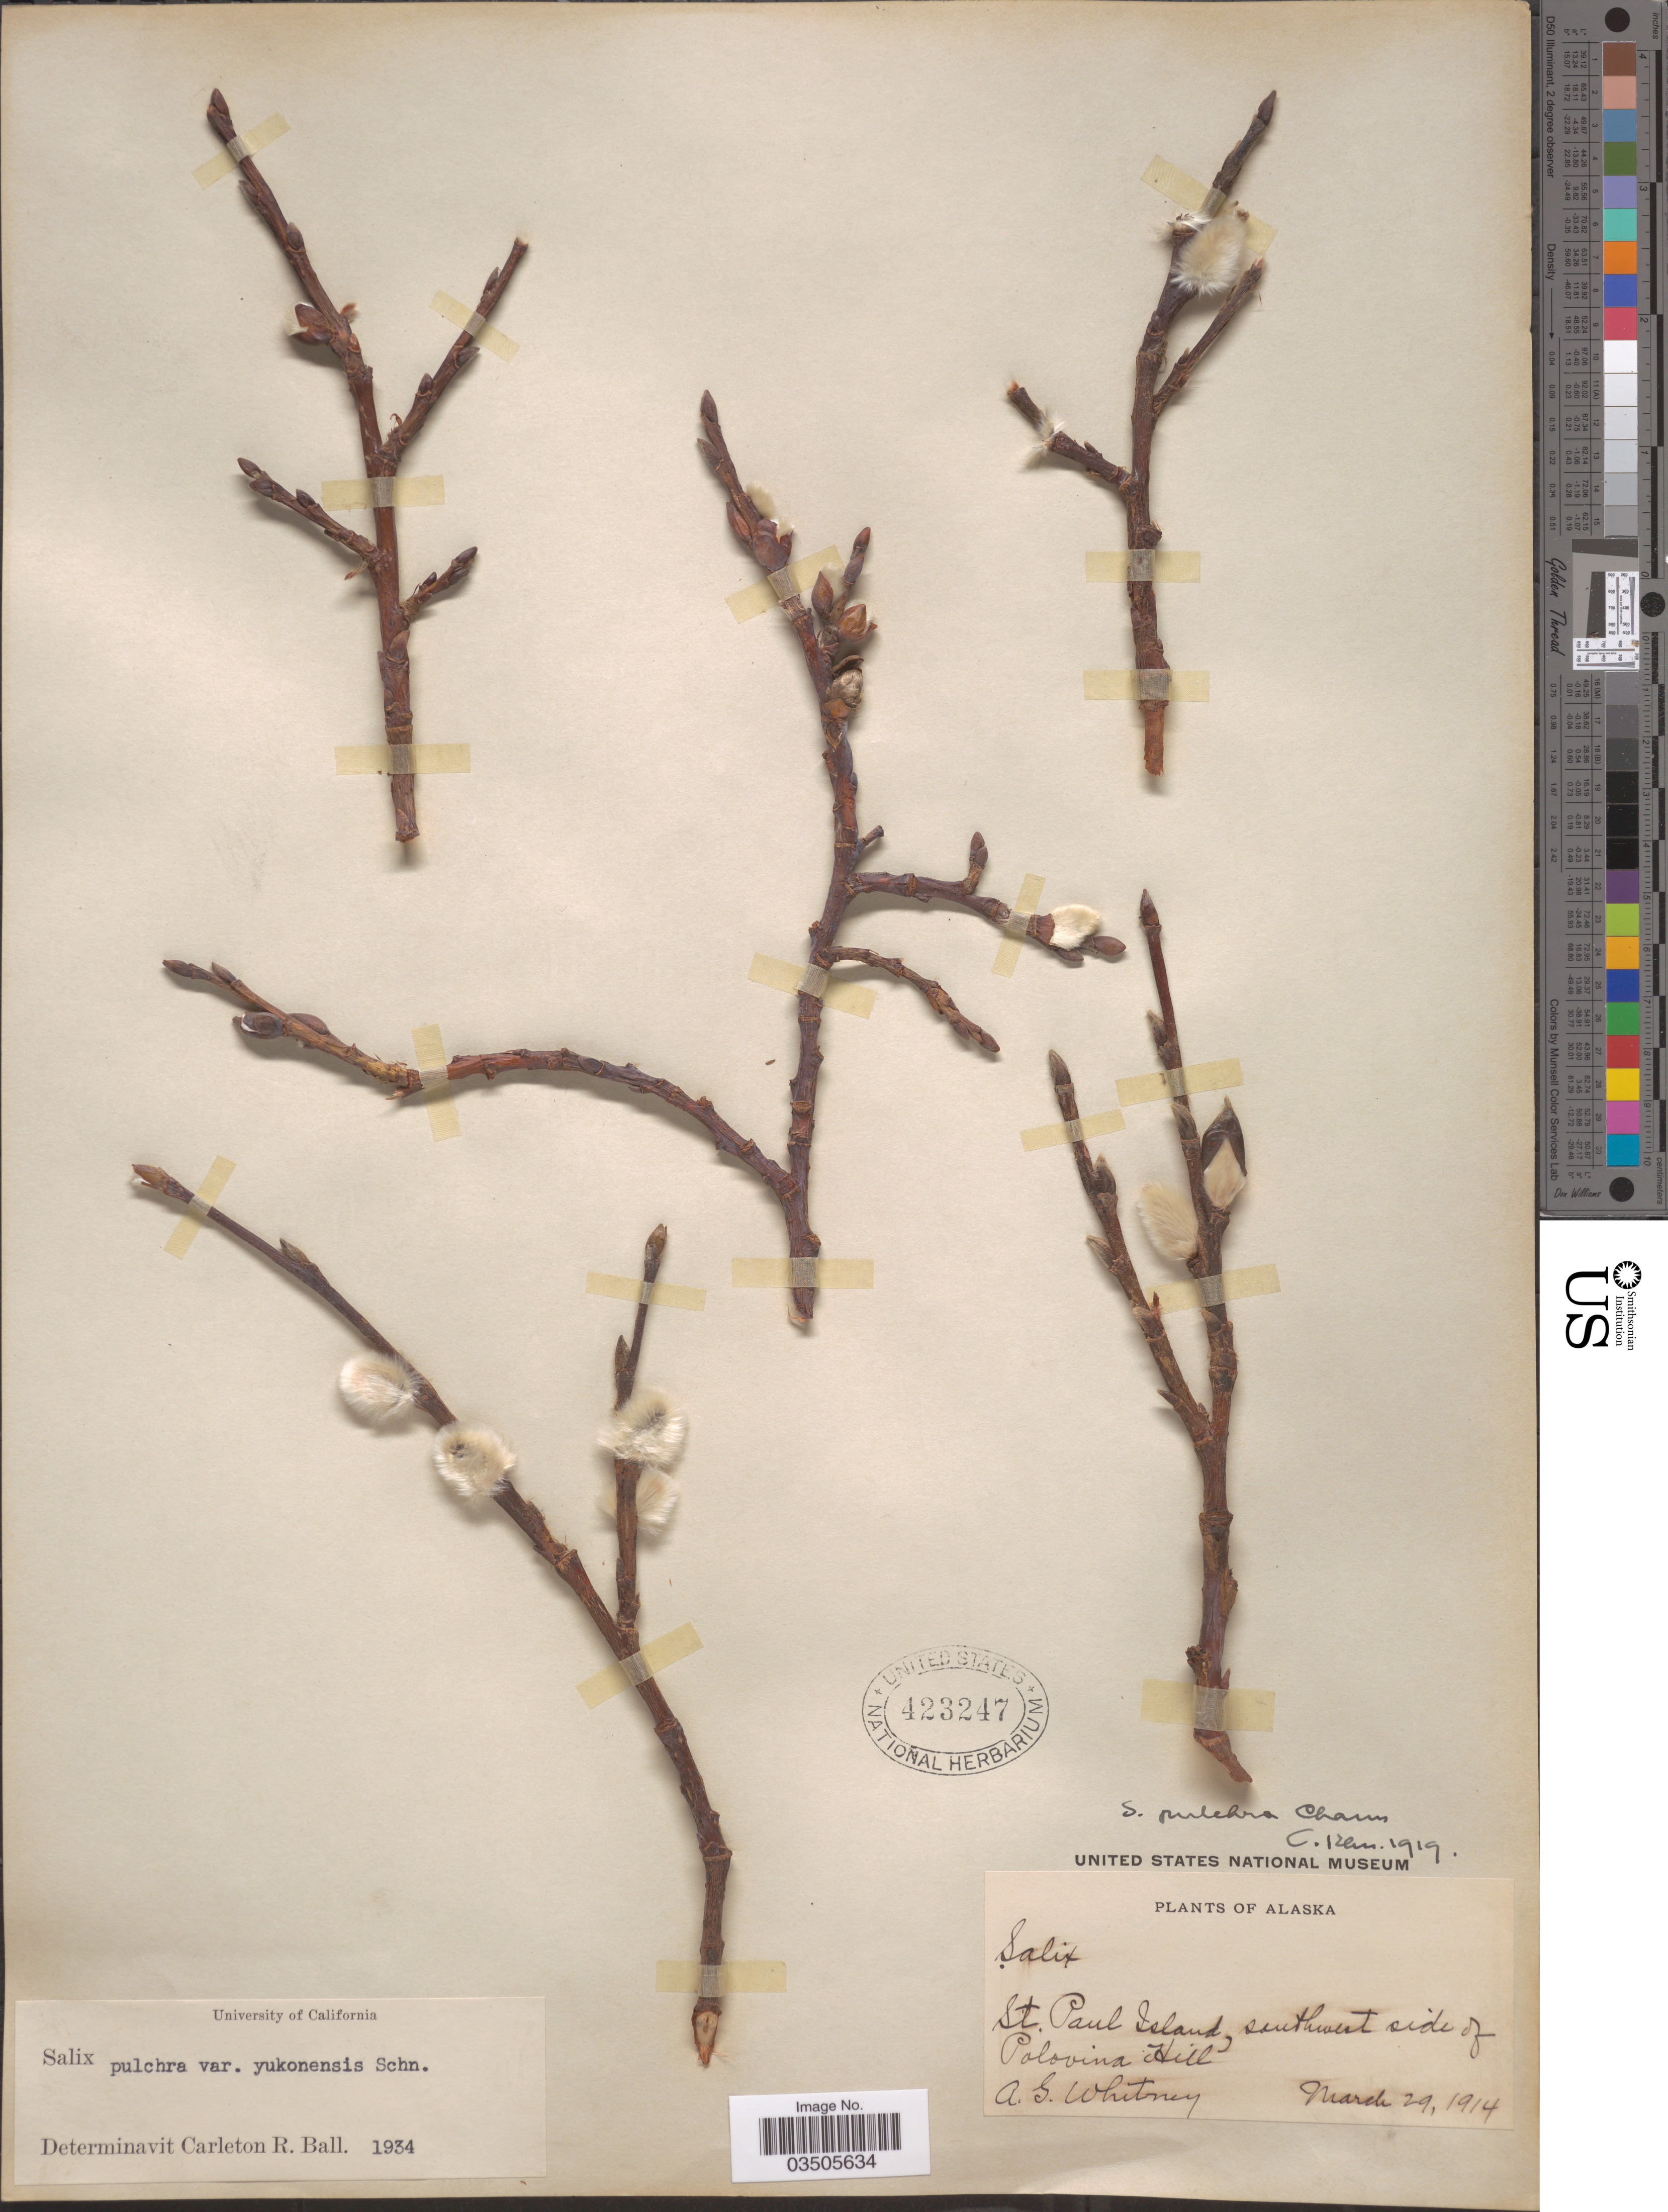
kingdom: Plantae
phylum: Tracheophyta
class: Magnoliopsida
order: Malpighiales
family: Salicaceae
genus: Salix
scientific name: Salix pulchra var. yukonensis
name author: C.K. Schneid.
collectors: A. Whitney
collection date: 1914-03-29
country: United States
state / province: Alaska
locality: St. Paul Island, southwest side of Polovina Hill.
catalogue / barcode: US 423247